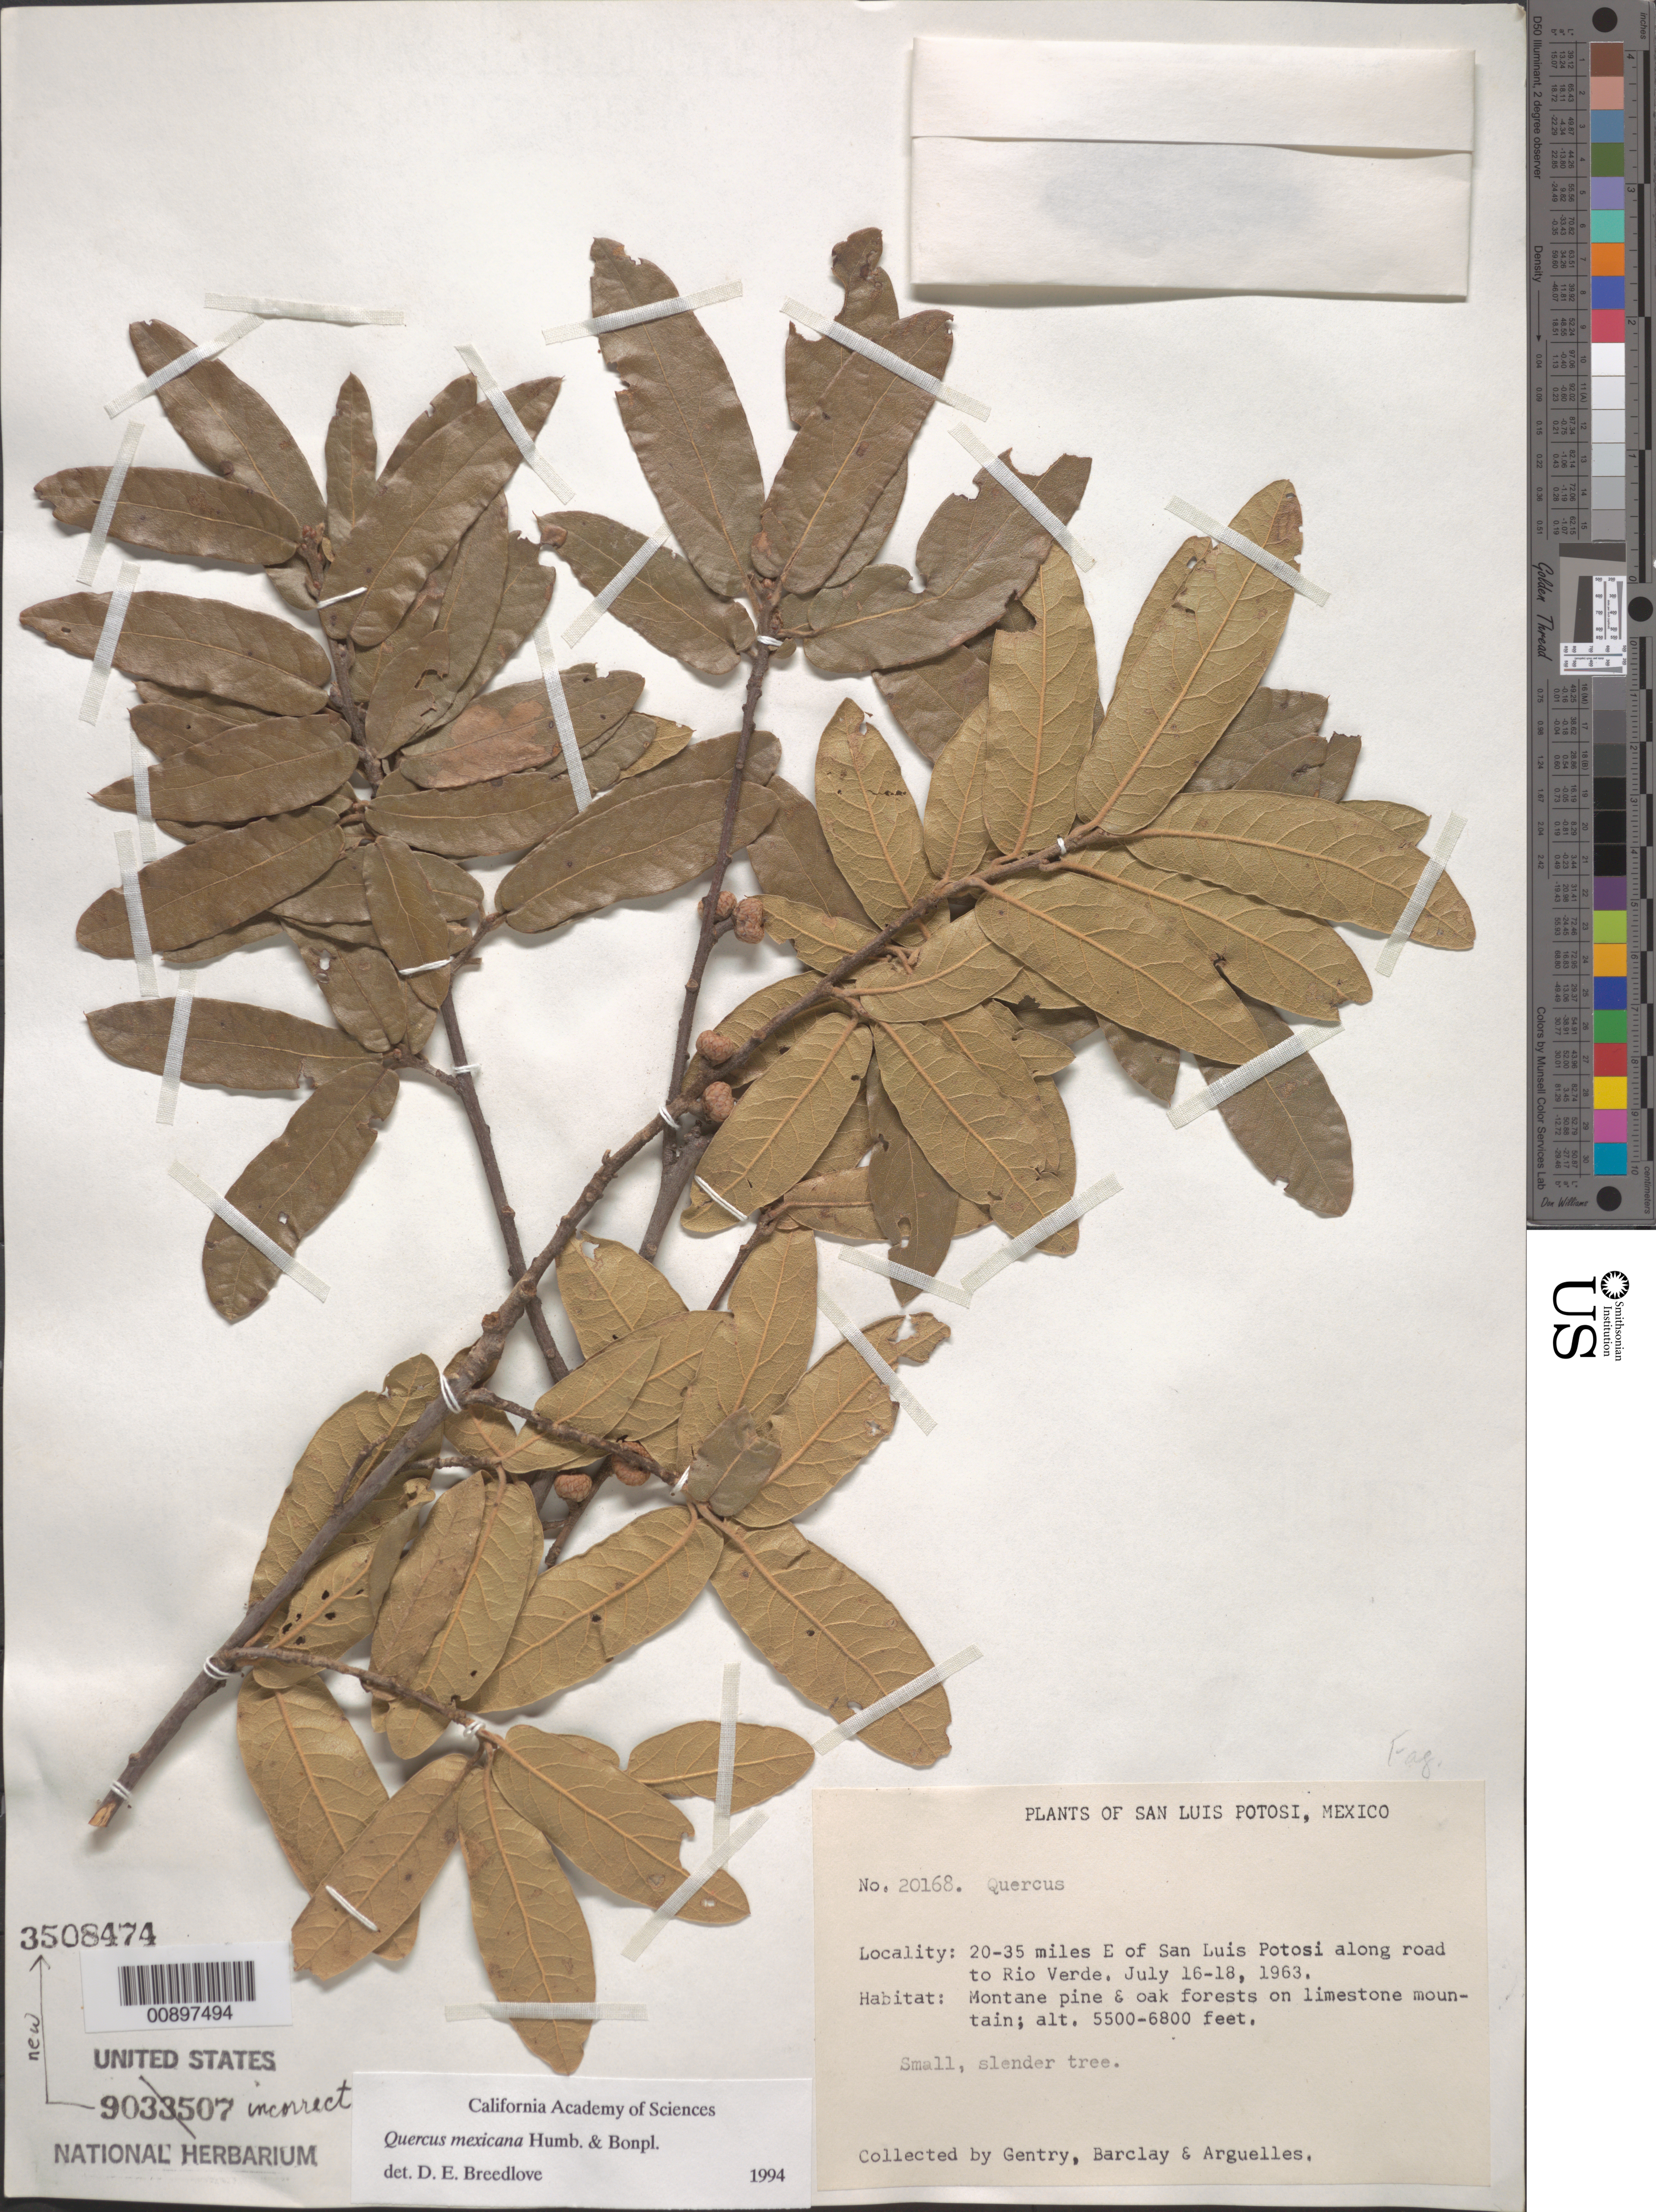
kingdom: Plantae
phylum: Tracheophyta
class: Magnoliopsida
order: Fagales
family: Fagaceae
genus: Quercus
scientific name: Quercus mexicana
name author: Humb. & Bonpl.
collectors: Gentry, --, -- Barclay & Arguelles, --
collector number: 20168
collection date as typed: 16 Jul 1963 to 18 Jul 1963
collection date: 1963-07-16/1963-07-18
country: Mexico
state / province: San Luis Potosí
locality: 20-35 miles E of San Luis Potosí along road to Río Verde.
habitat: Montane pine & oak forests on limestone mountain.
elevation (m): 1676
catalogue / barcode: US 3508474